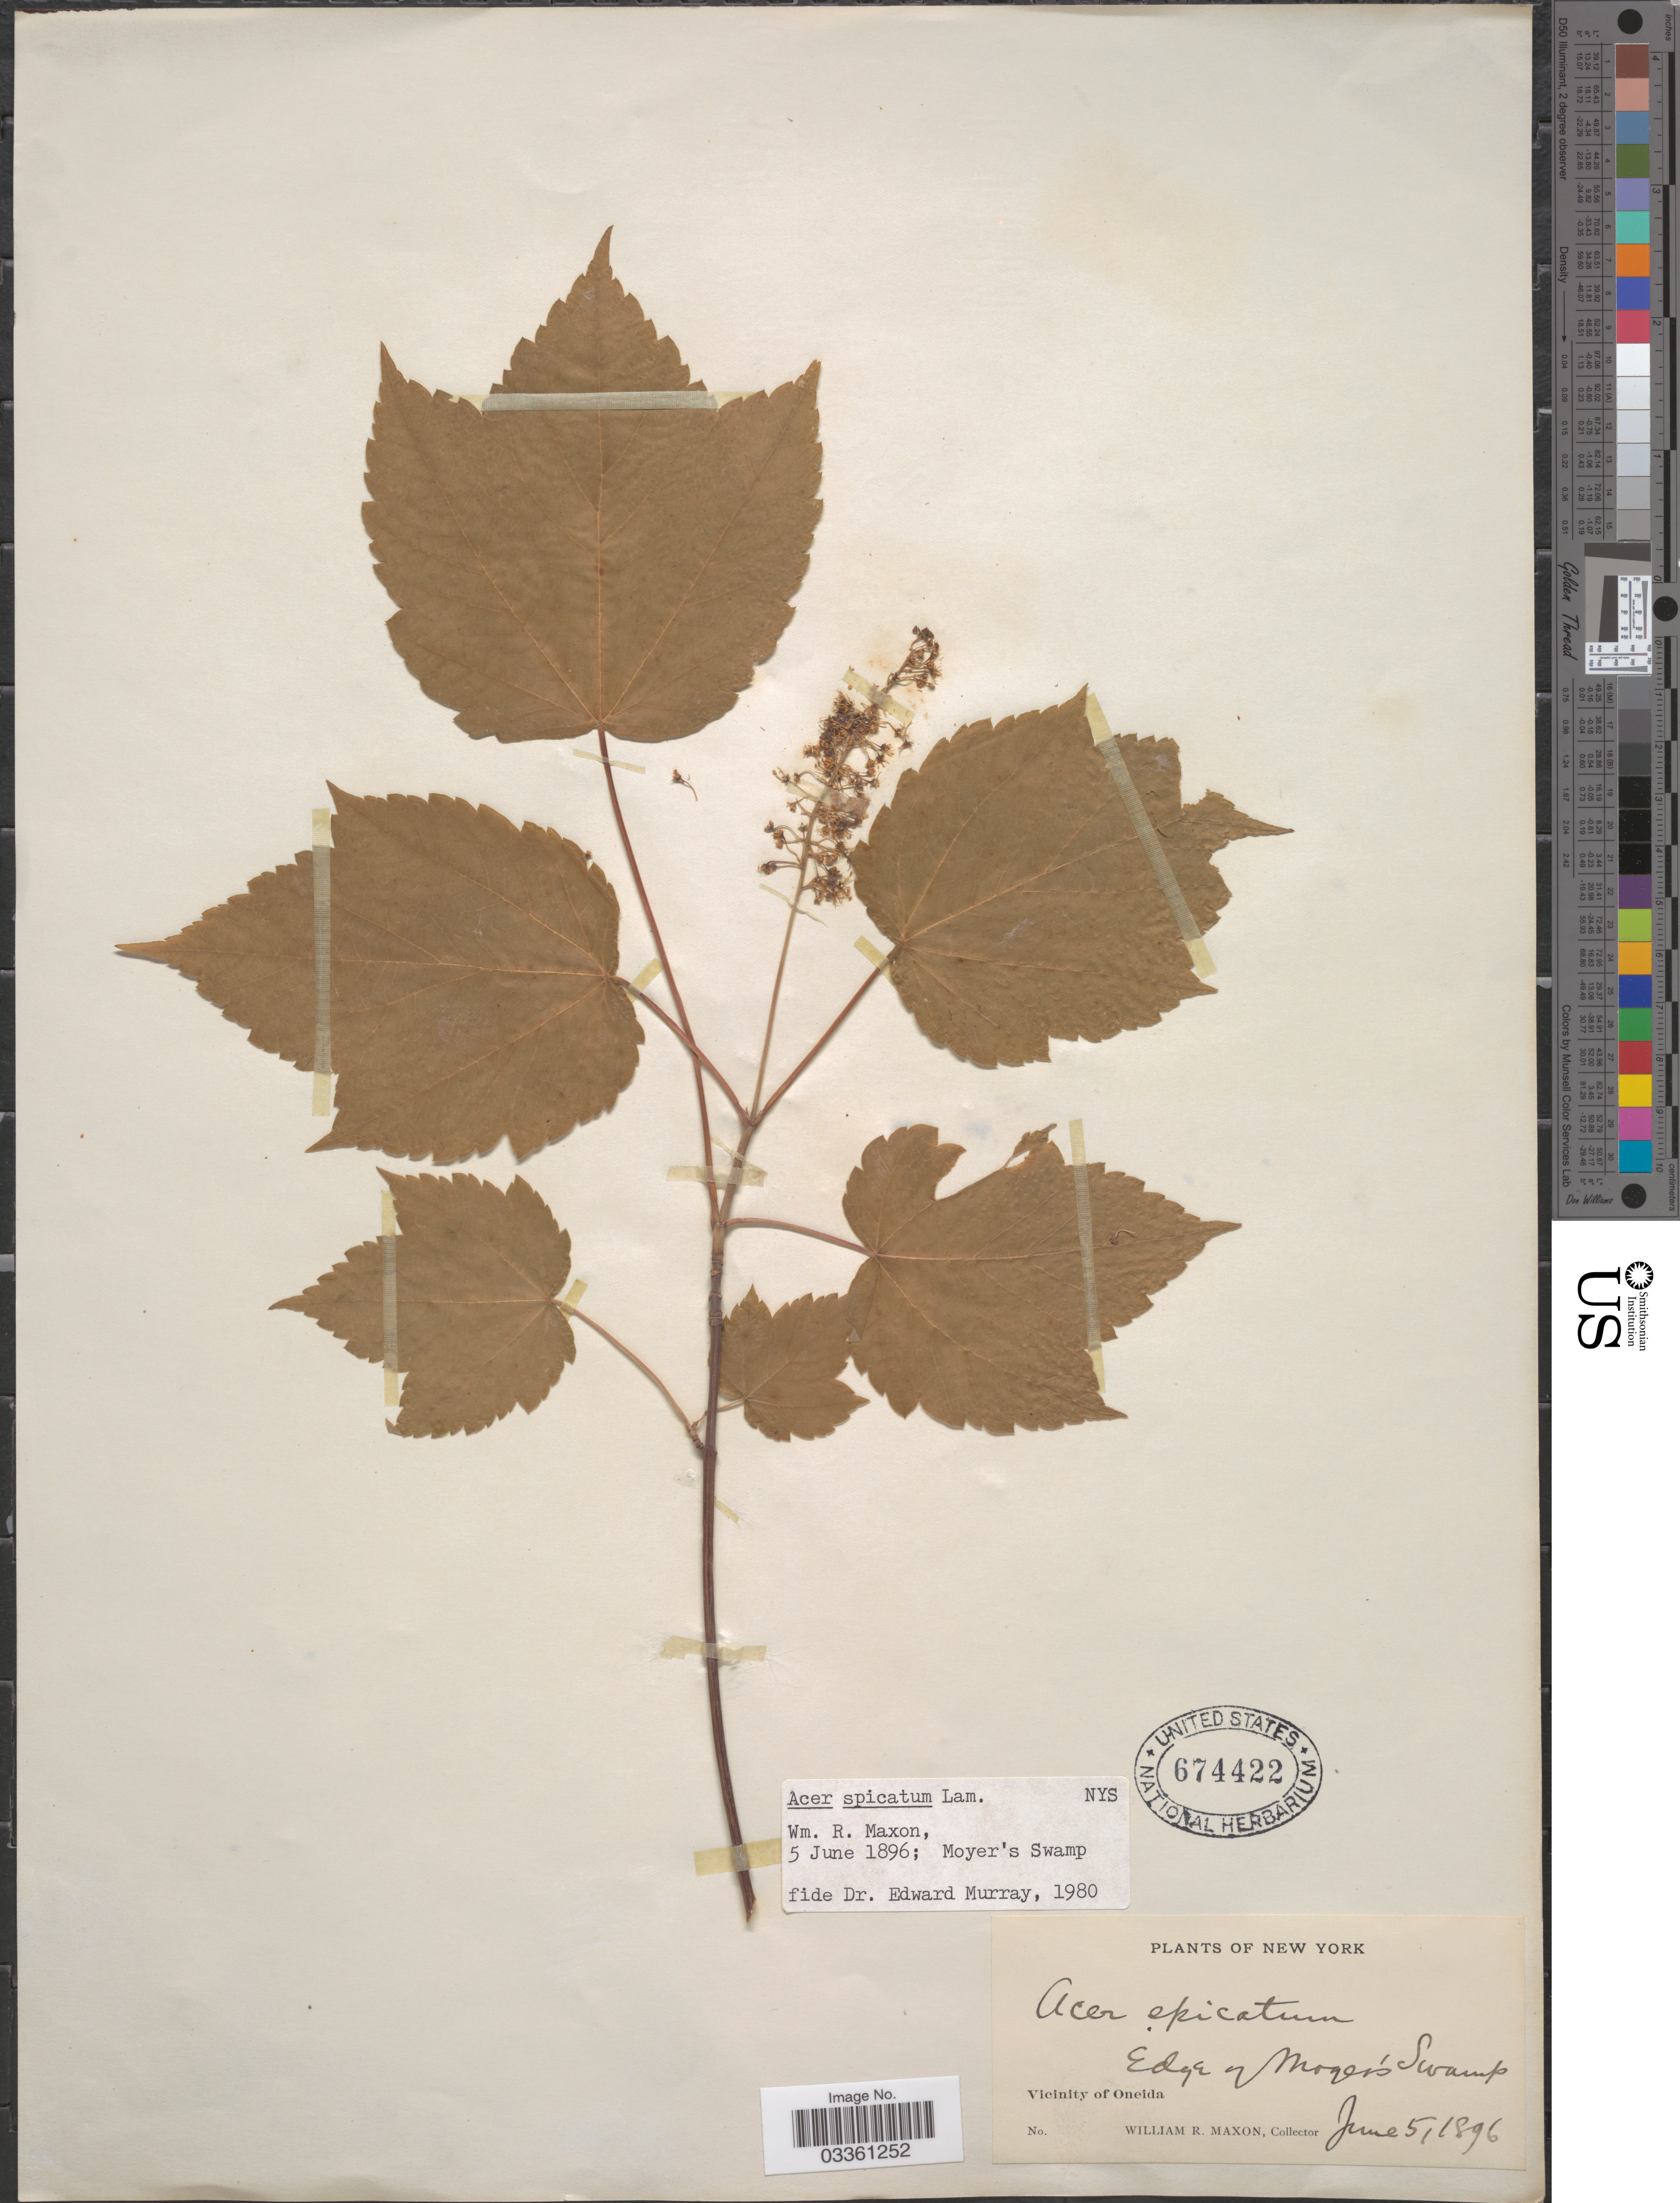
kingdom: Plantae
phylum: Tracheophyta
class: Magnoliopsida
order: Sapindales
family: Sapindaceae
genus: Acer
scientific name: Acer spicatum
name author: Lam.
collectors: W. R. Maxon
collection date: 1896-06-05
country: United States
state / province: New York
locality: Edge of Morgen's Swamp. Vicinity of Oneida.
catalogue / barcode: US 674422